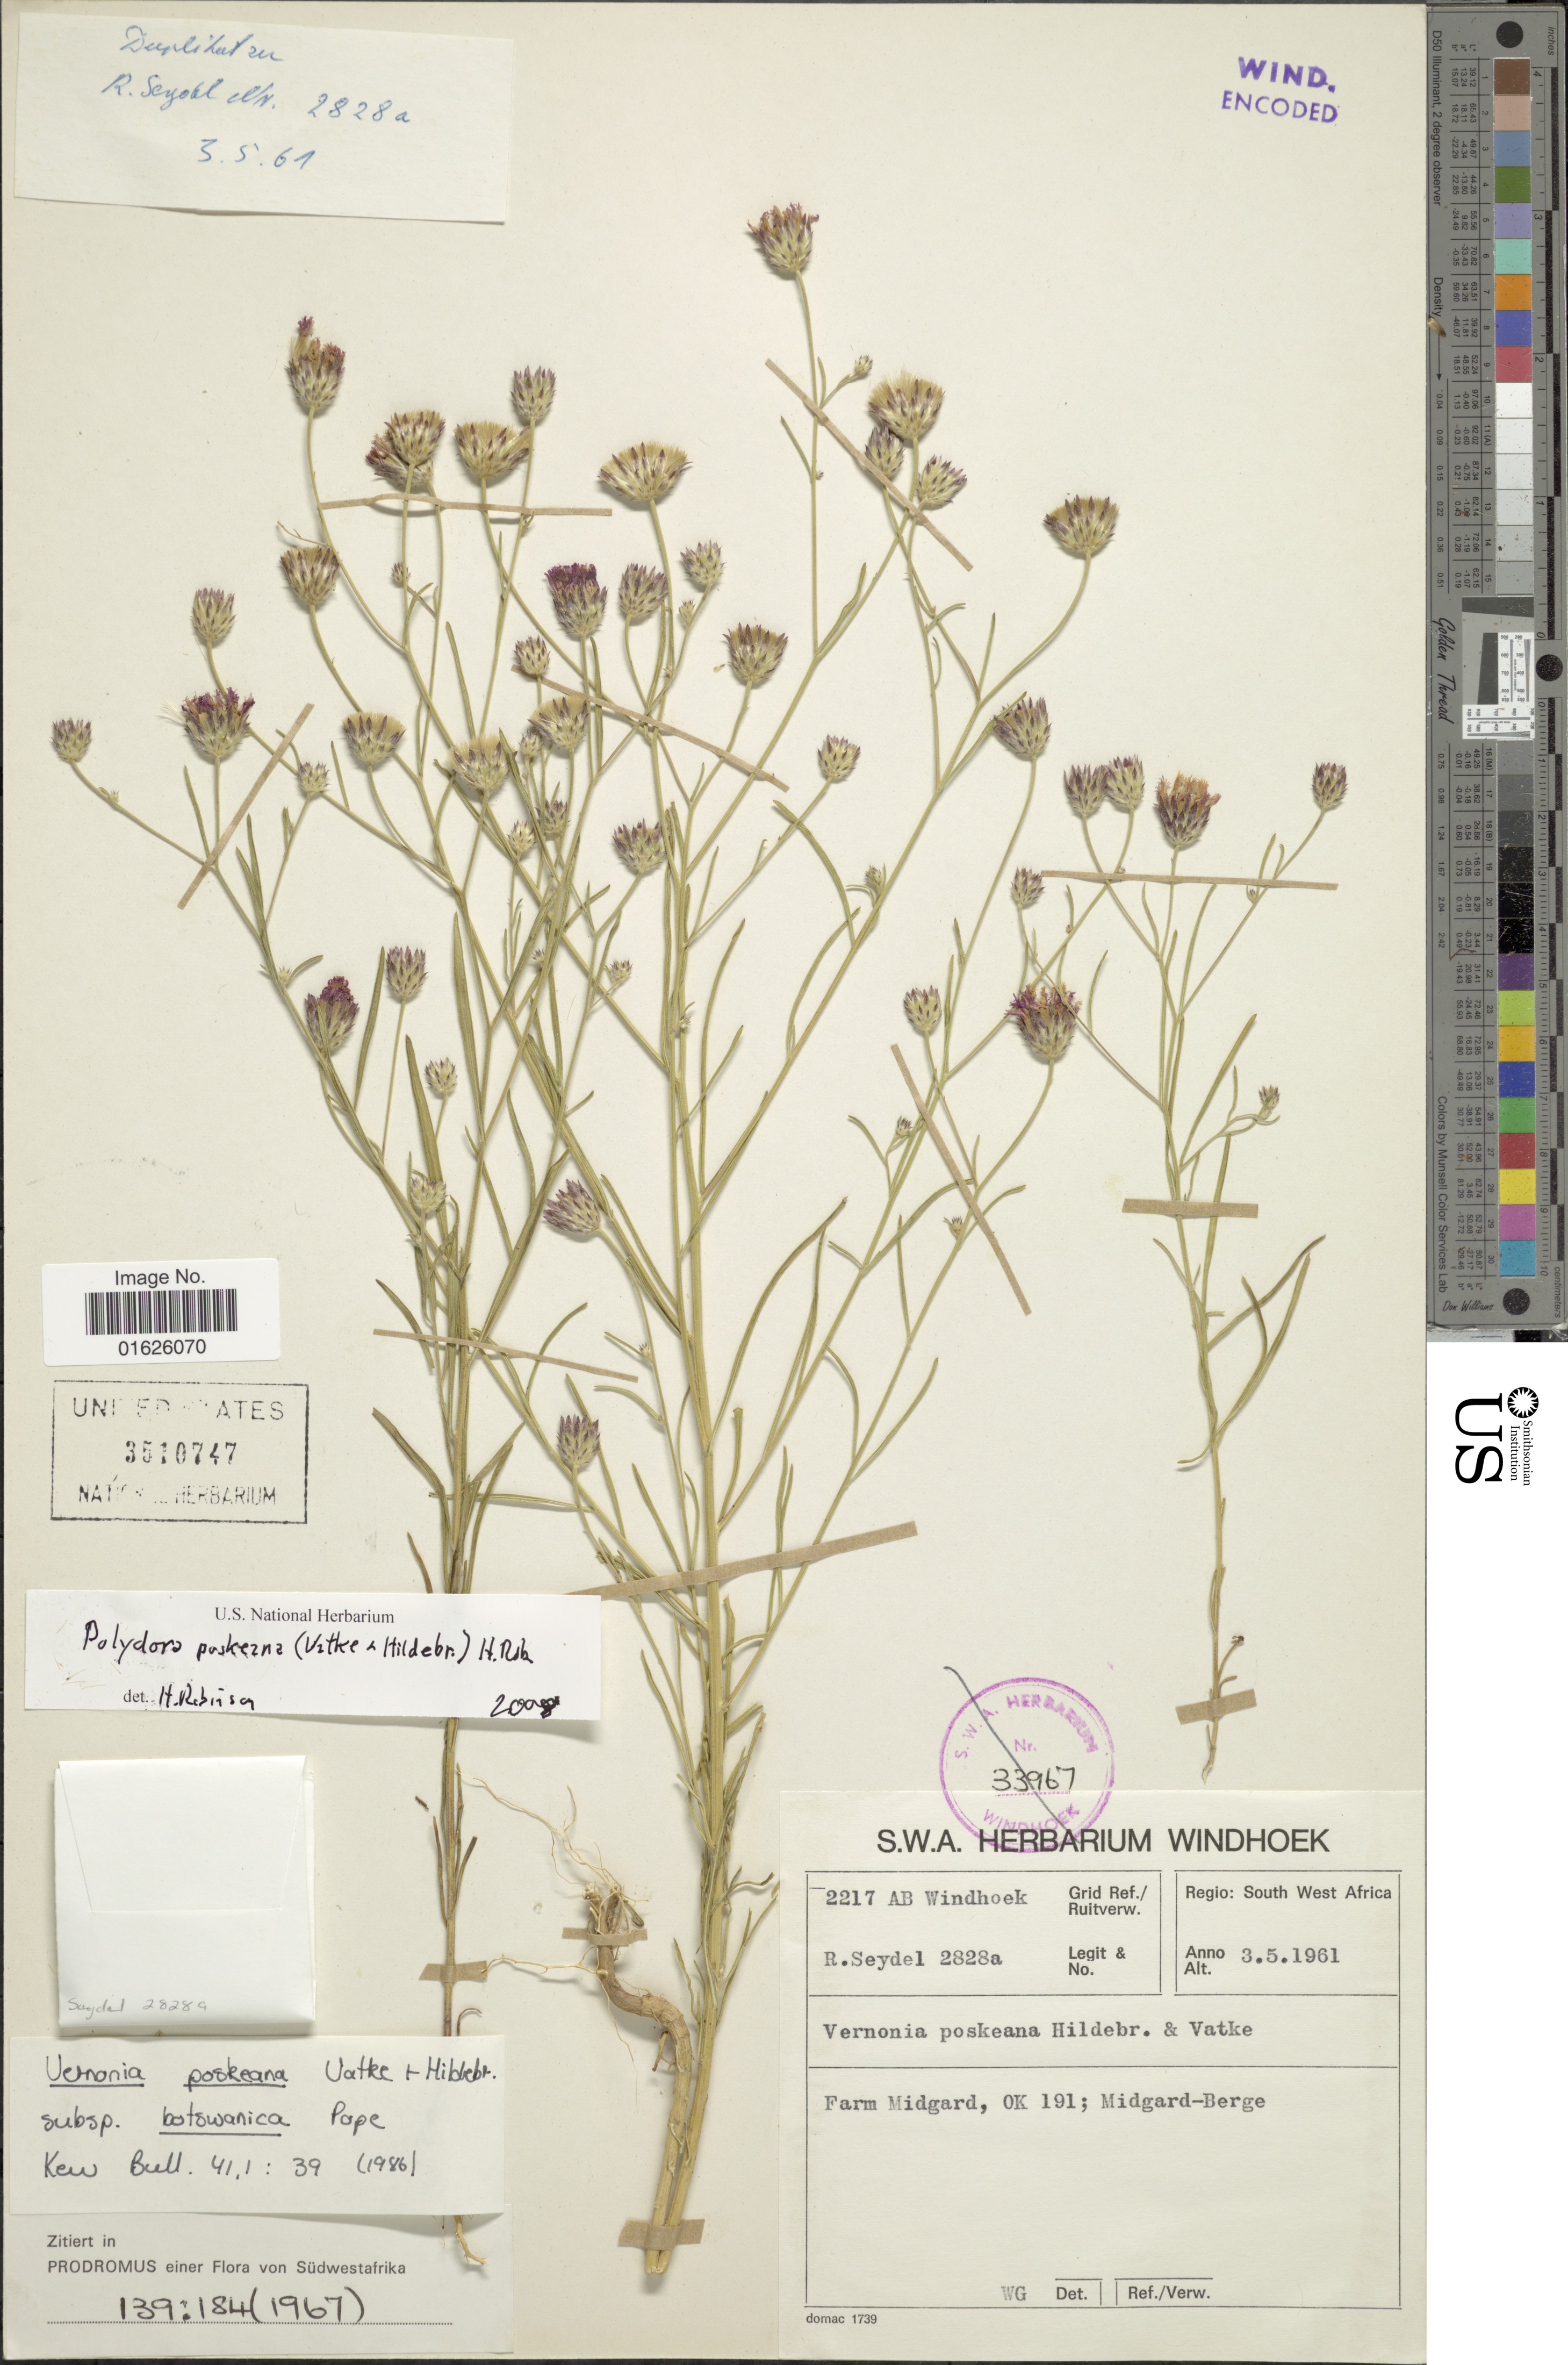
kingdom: Plantae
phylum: Tracheophyta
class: Magnoliopsida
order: Asterales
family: Asteraceae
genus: Polydora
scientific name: Polydora steetziana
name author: (Oliv. & Hiern) H. Rob.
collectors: R. Seydel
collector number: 2828a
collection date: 1961-05-03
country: Namibia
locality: Regio South West Africa, Farm Midgard, ok 191; Midgard - Berge.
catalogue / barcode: US 3510747